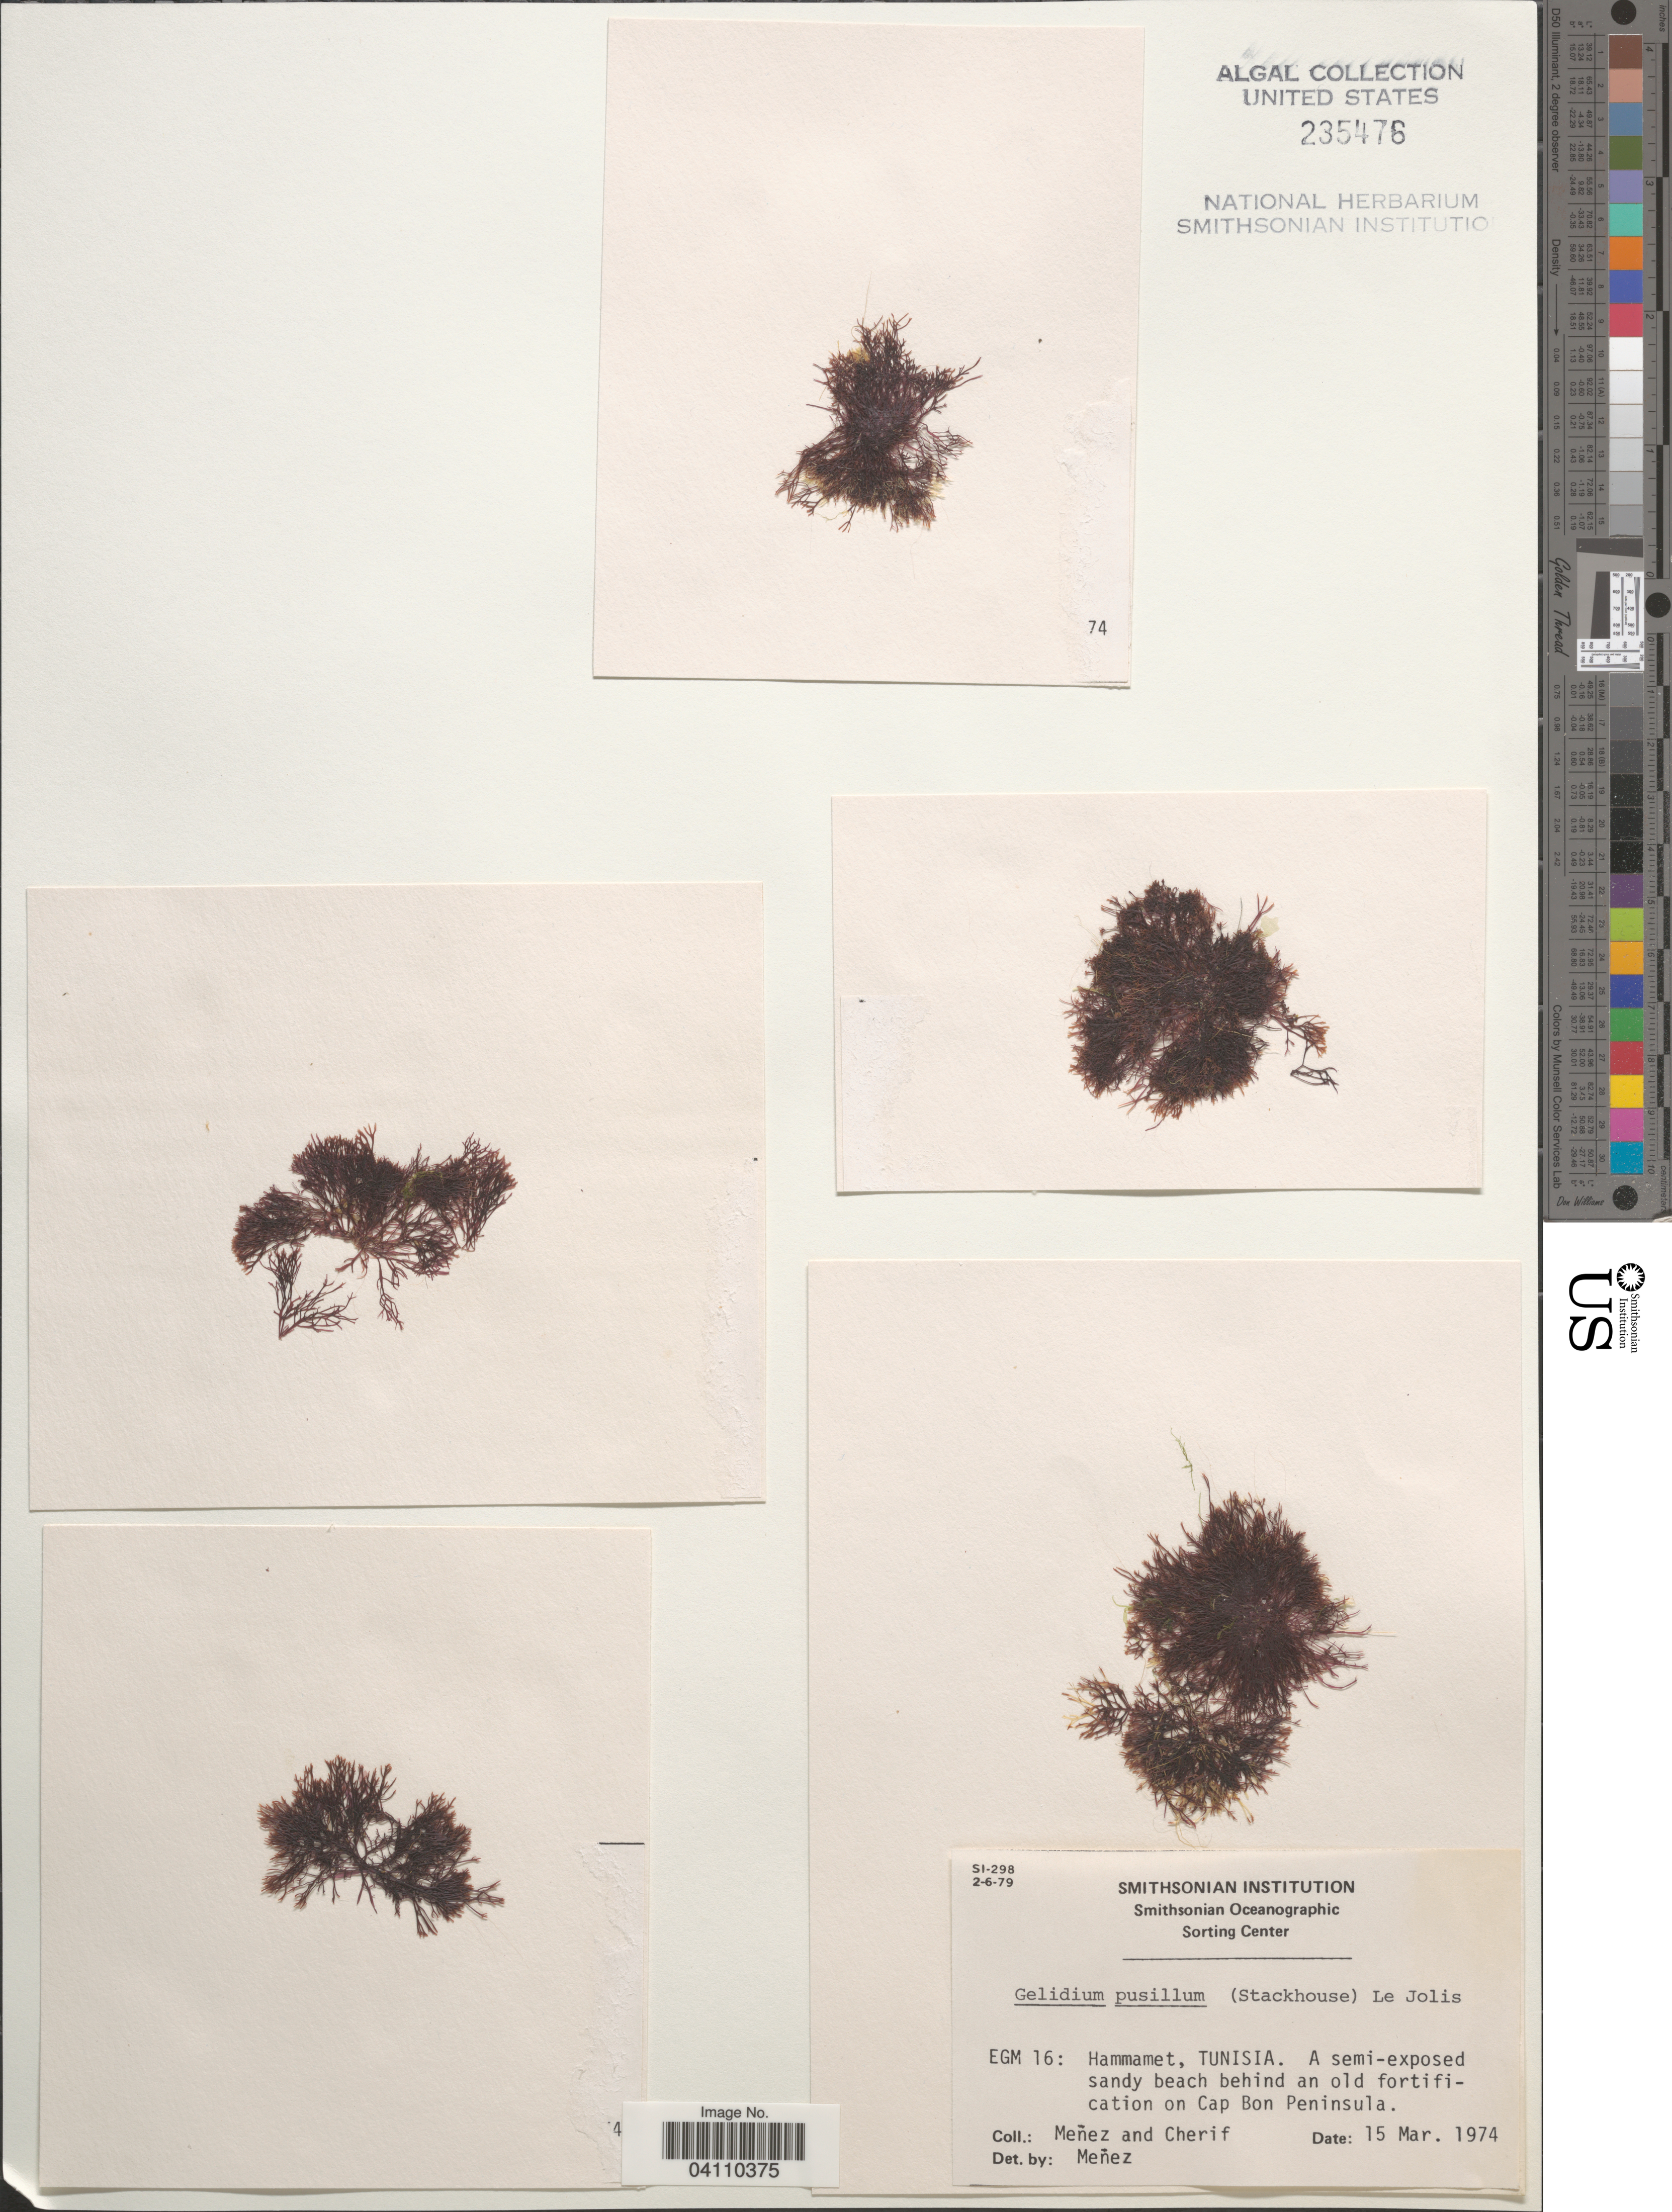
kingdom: Plantae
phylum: Rhodophyta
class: Florideophyceae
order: Gelidiales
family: Gelidiaceae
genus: Gelidium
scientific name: Gelidium pusillum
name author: (Stackh.) Le Jol.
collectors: Menez & -. Cherif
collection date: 1974-03-15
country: Tunisia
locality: EGM 16: Hammamet. Beach behind an old fortification on Cap Bon Peninsula.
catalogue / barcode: US 235476